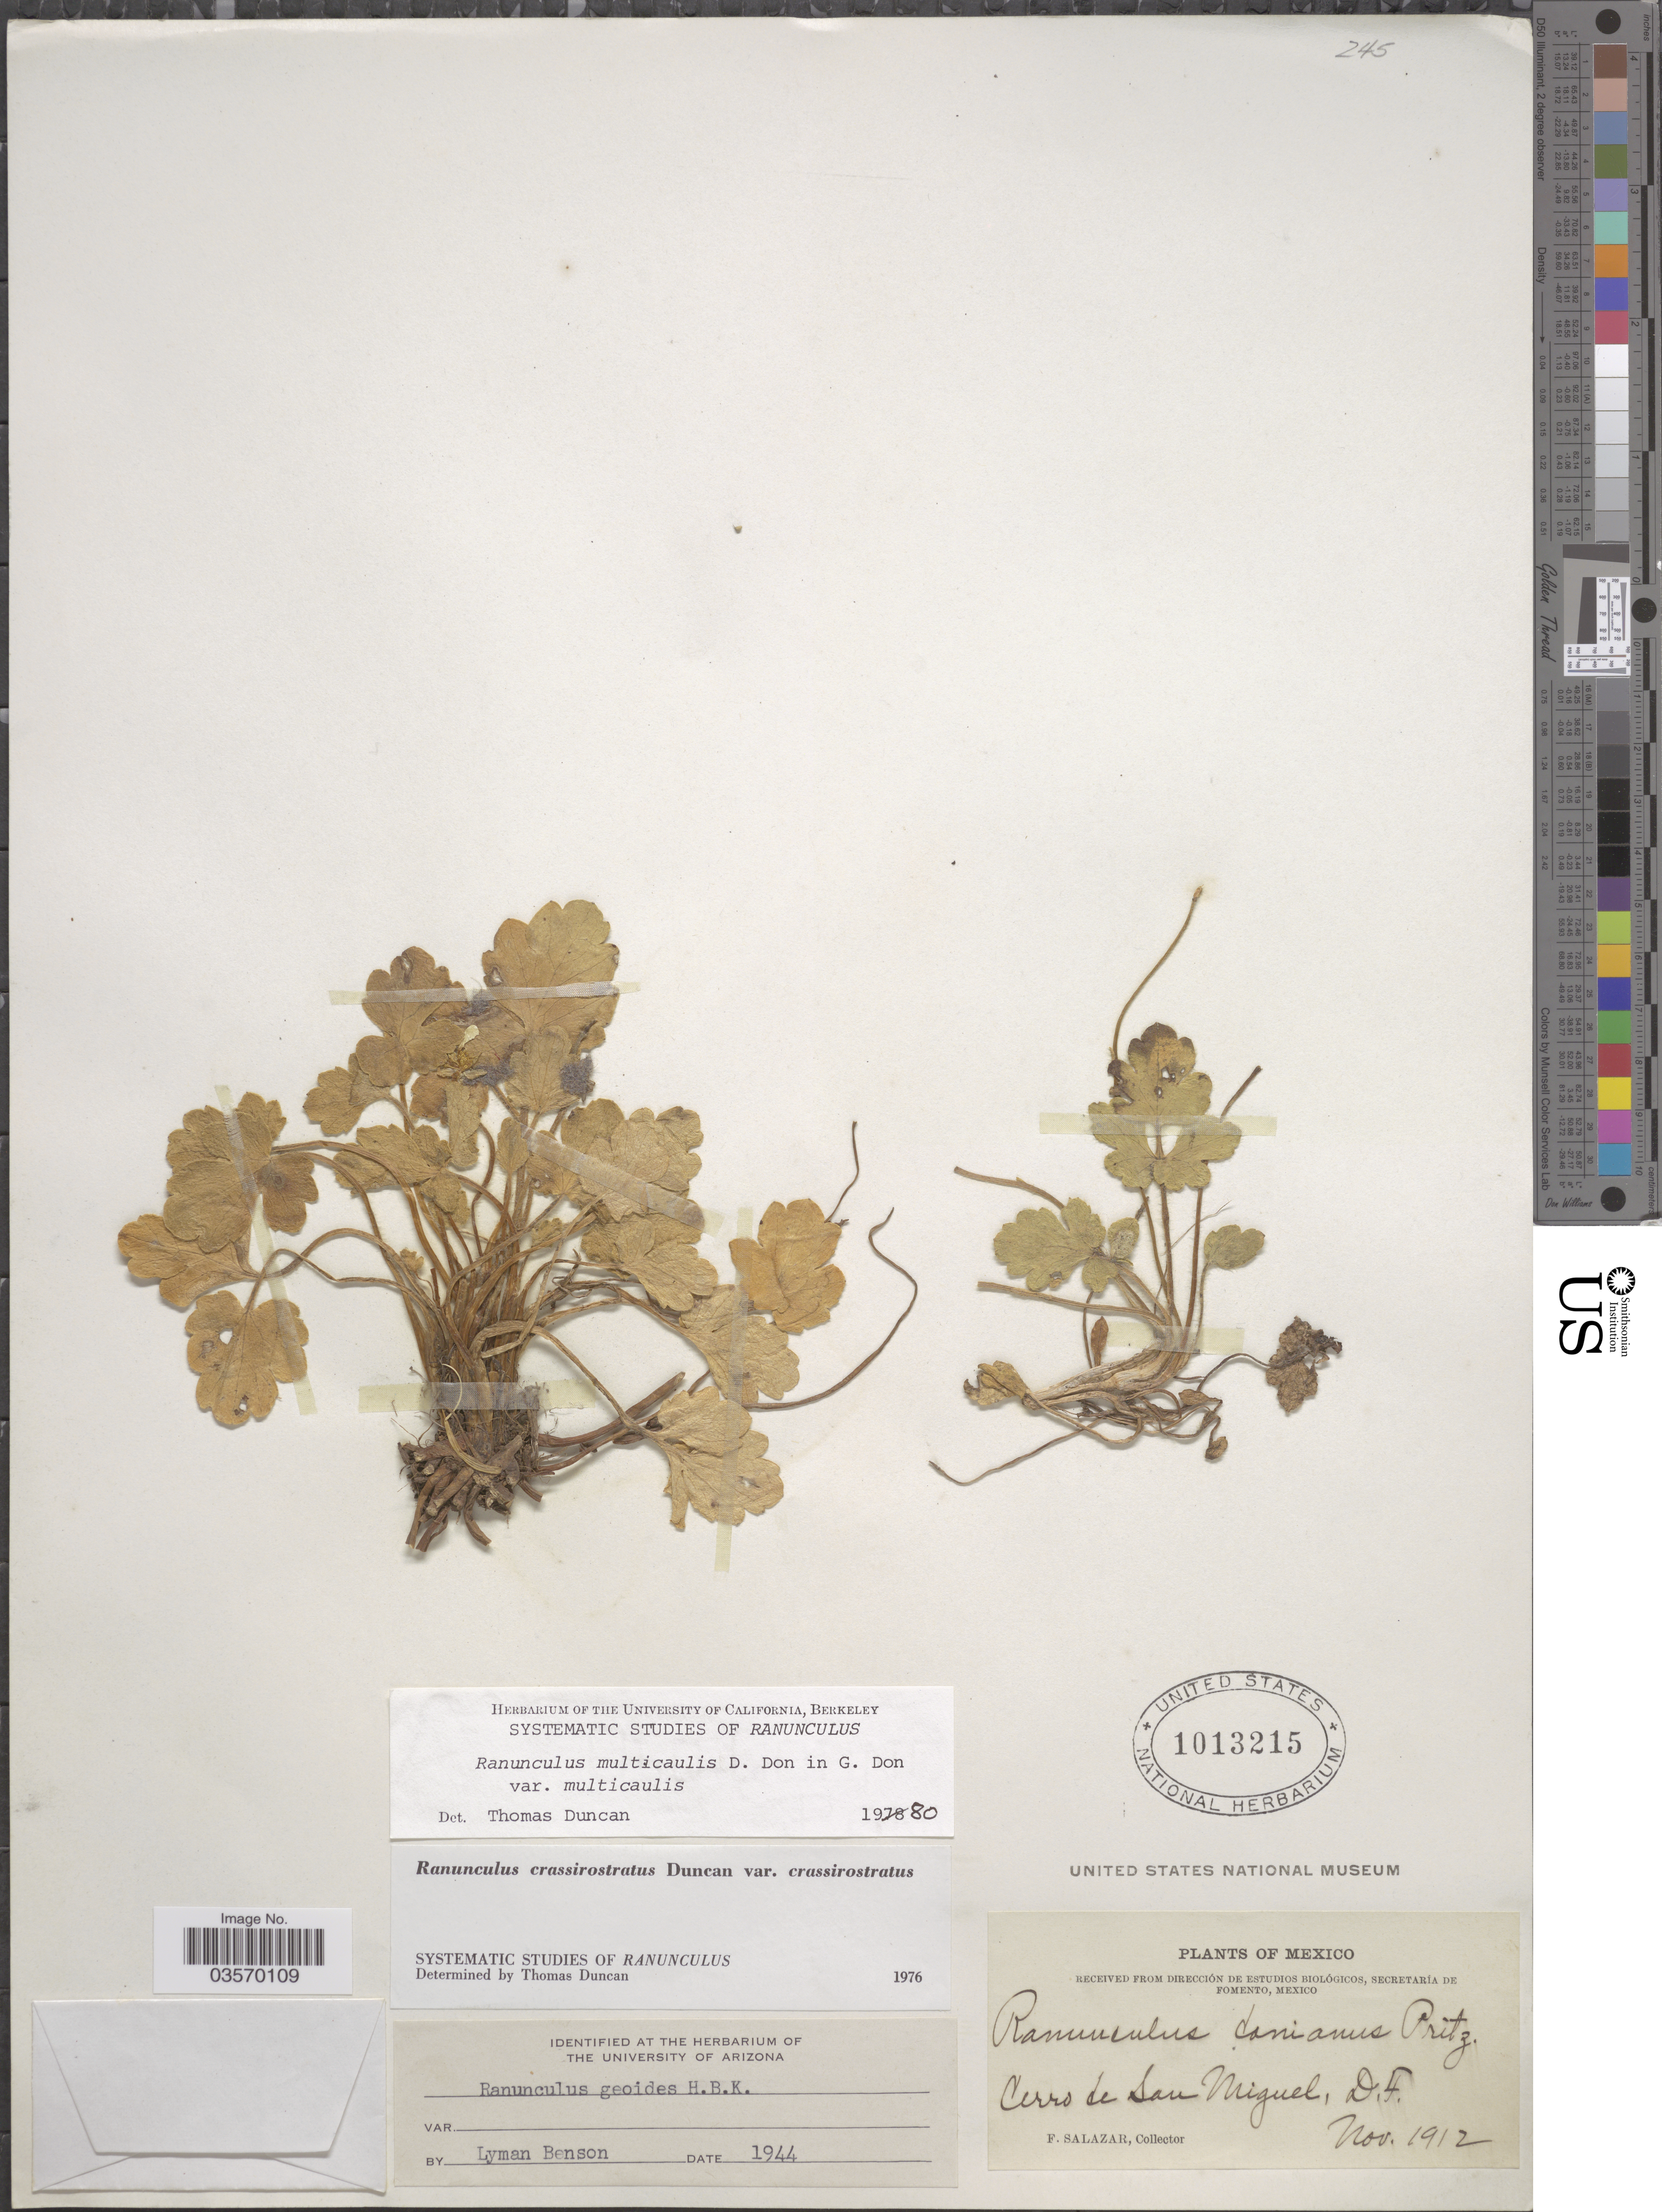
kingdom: Plantae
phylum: Tracheophyta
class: Magnoliopsida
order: Ranunculales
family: Ranunculaceae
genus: Ranunculus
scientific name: Ranunculus multicaulis var. multicaulis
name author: D. Don ex D. Don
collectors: F. Salazar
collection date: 1912-11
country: Mexico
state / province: Distrito Federal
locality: Cerro de San Miguel.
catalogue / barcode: US 1013215